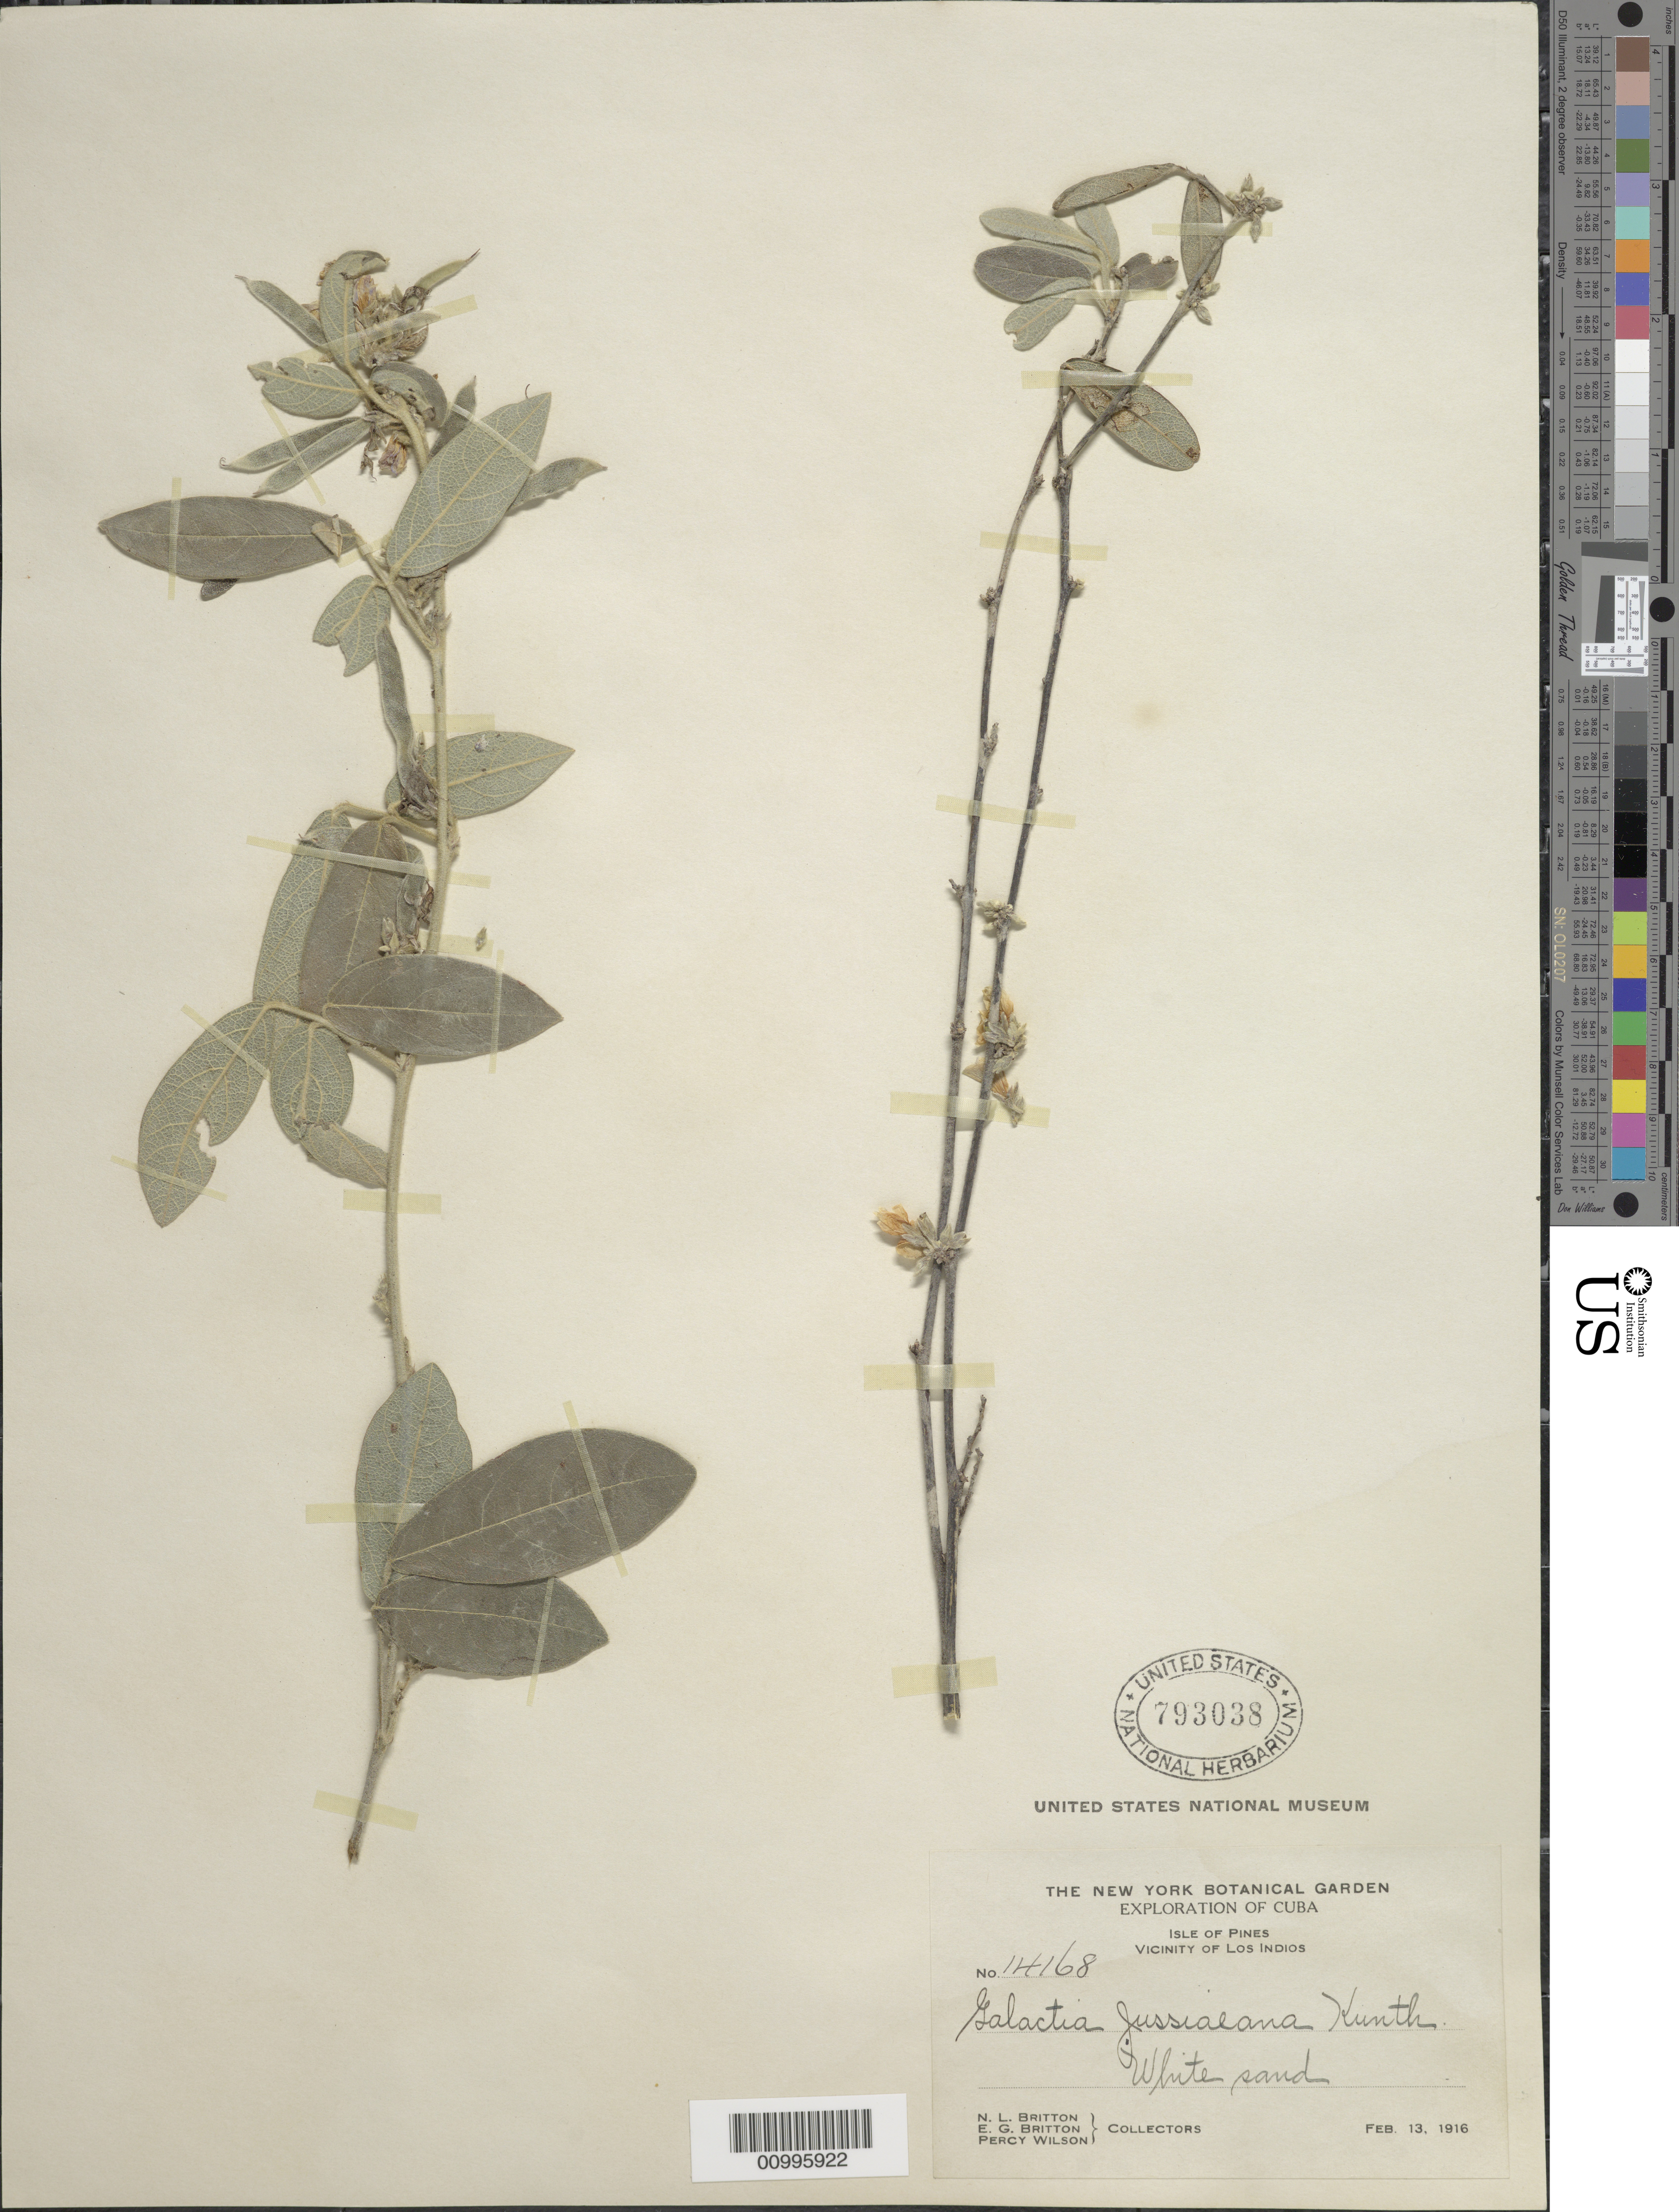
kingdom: Plantae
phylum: Tracheophyta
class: Magnoliopsida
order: Fabales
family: Fabaceae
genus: Galactia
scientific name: Galactia jussiaeana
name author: Kunth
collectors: E. G. Britton, N. Britton & P. Wilson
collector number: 14168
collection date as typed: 13 Feb 1916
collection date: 1916-02-13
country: Cuba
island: Isla de la Juventud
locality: Isle of Pines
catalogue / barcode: US 793038